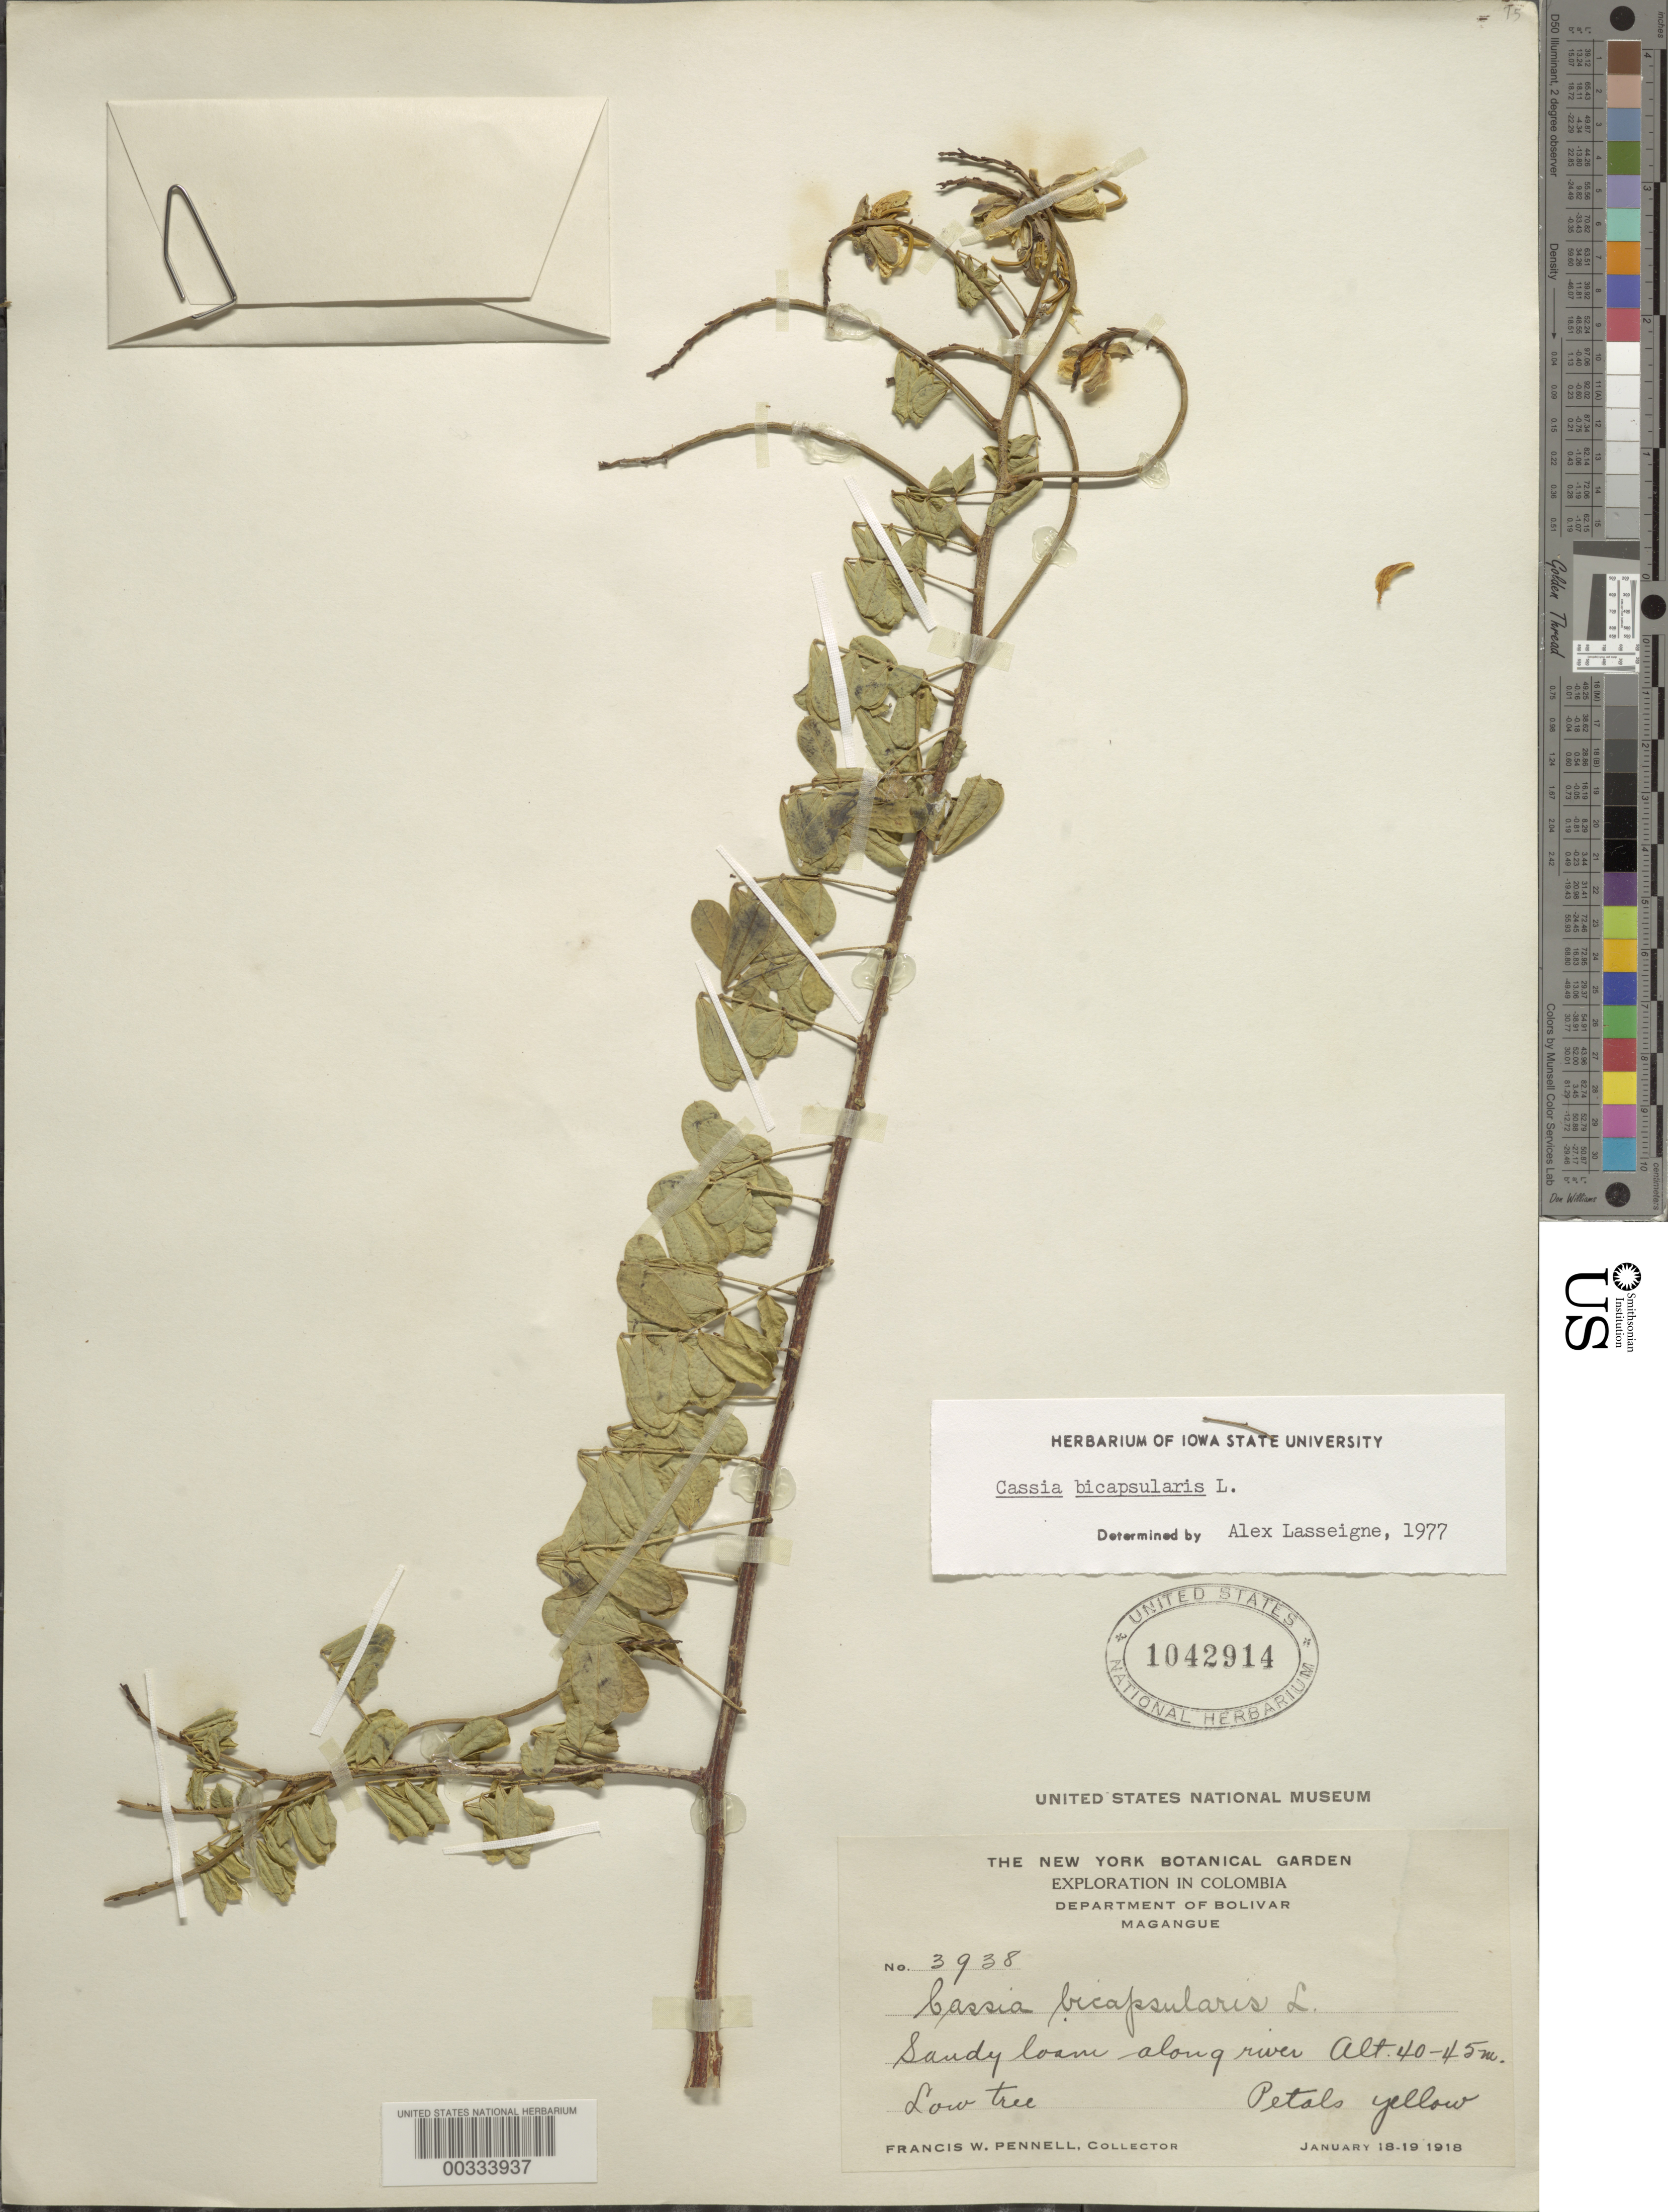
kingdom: Plantae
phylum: Tracheophyta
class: Magnoliopsida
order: Fabales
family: Fabaceae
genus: Senna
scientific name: Senna bicapsularis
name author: (L.) Roxb.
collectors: F. W. Pennell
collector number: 3938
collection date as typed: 18 Jan 1918 to 19 Jan 1918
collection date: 1918-01-18/1918-01-19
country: Colombia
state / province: Bolívar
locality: Along River; Magangue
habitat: Sandy loam along river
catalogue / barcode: US 1042914